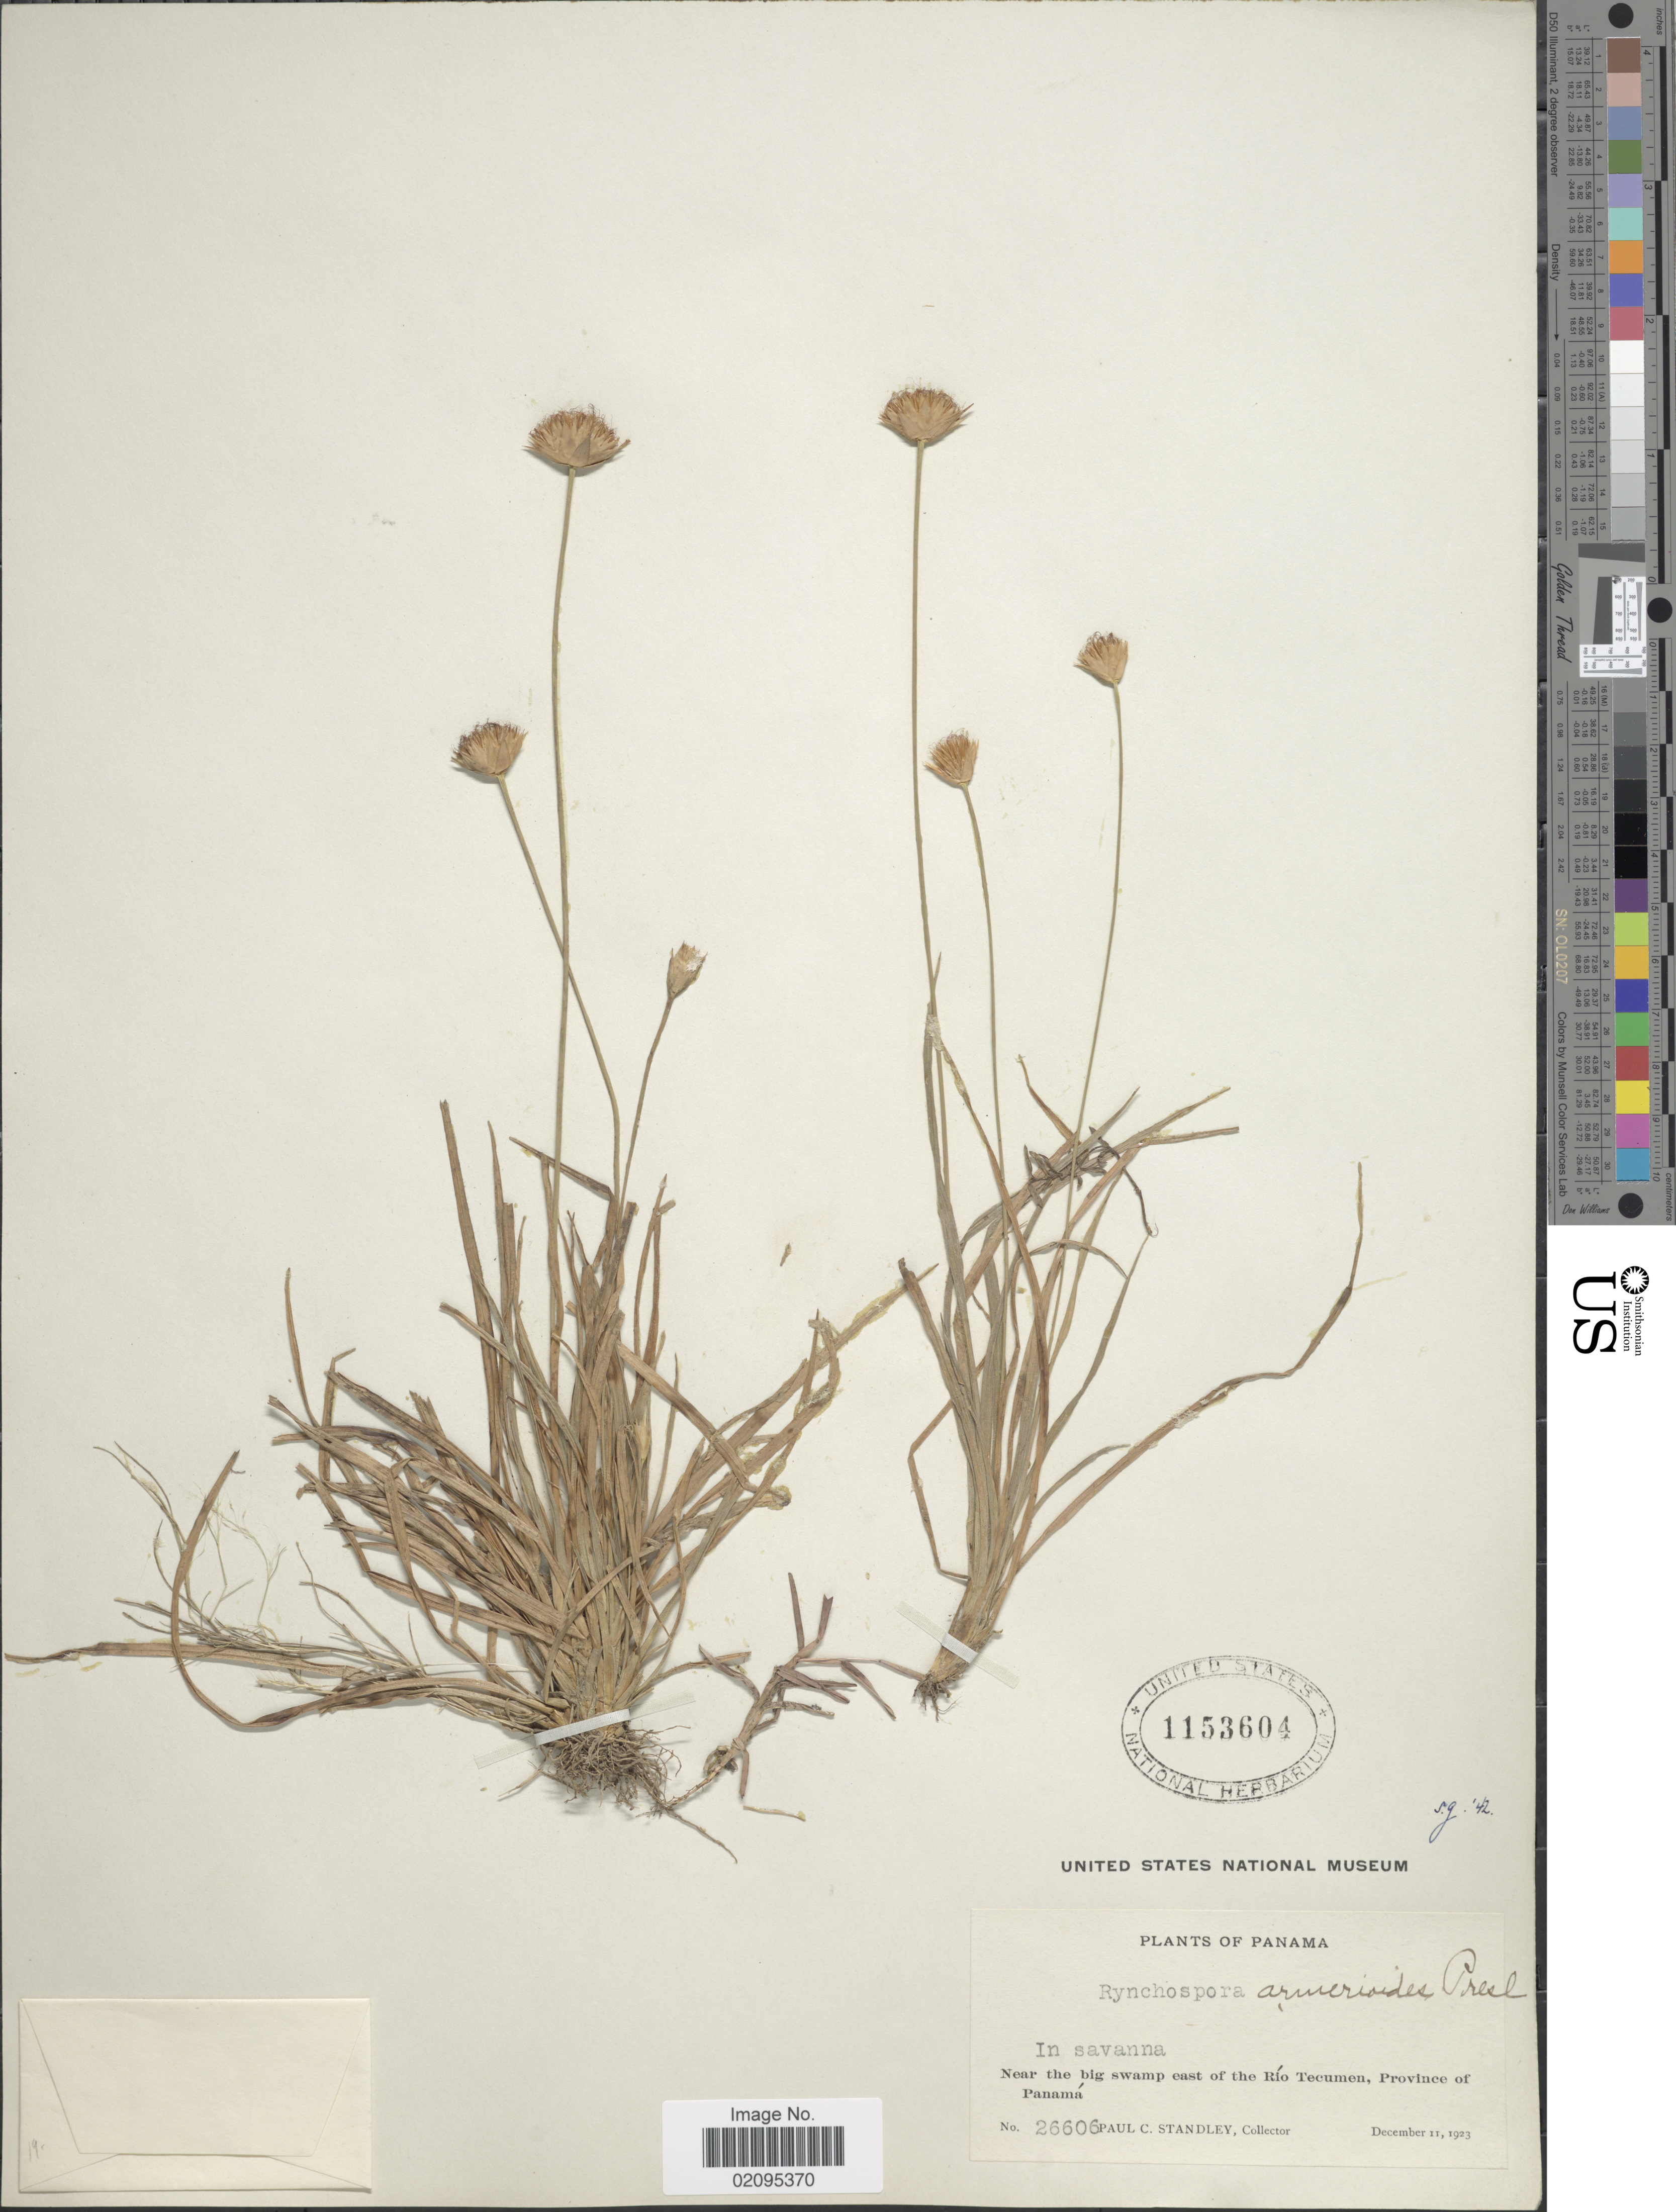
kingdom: Plantae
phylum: Tracheophyta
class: Liliopsida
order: Poales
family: Cyperaceae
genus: Rhynchospora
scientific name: Rhynchospora armerioides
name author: J. Presl & C. Presl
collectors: P. C. Standley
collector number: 26606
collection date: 1923-12-11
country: Panama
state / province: Panamá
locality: In savanna, near the big swamp east of the Rio Tecumen.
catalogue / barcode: US 1153604